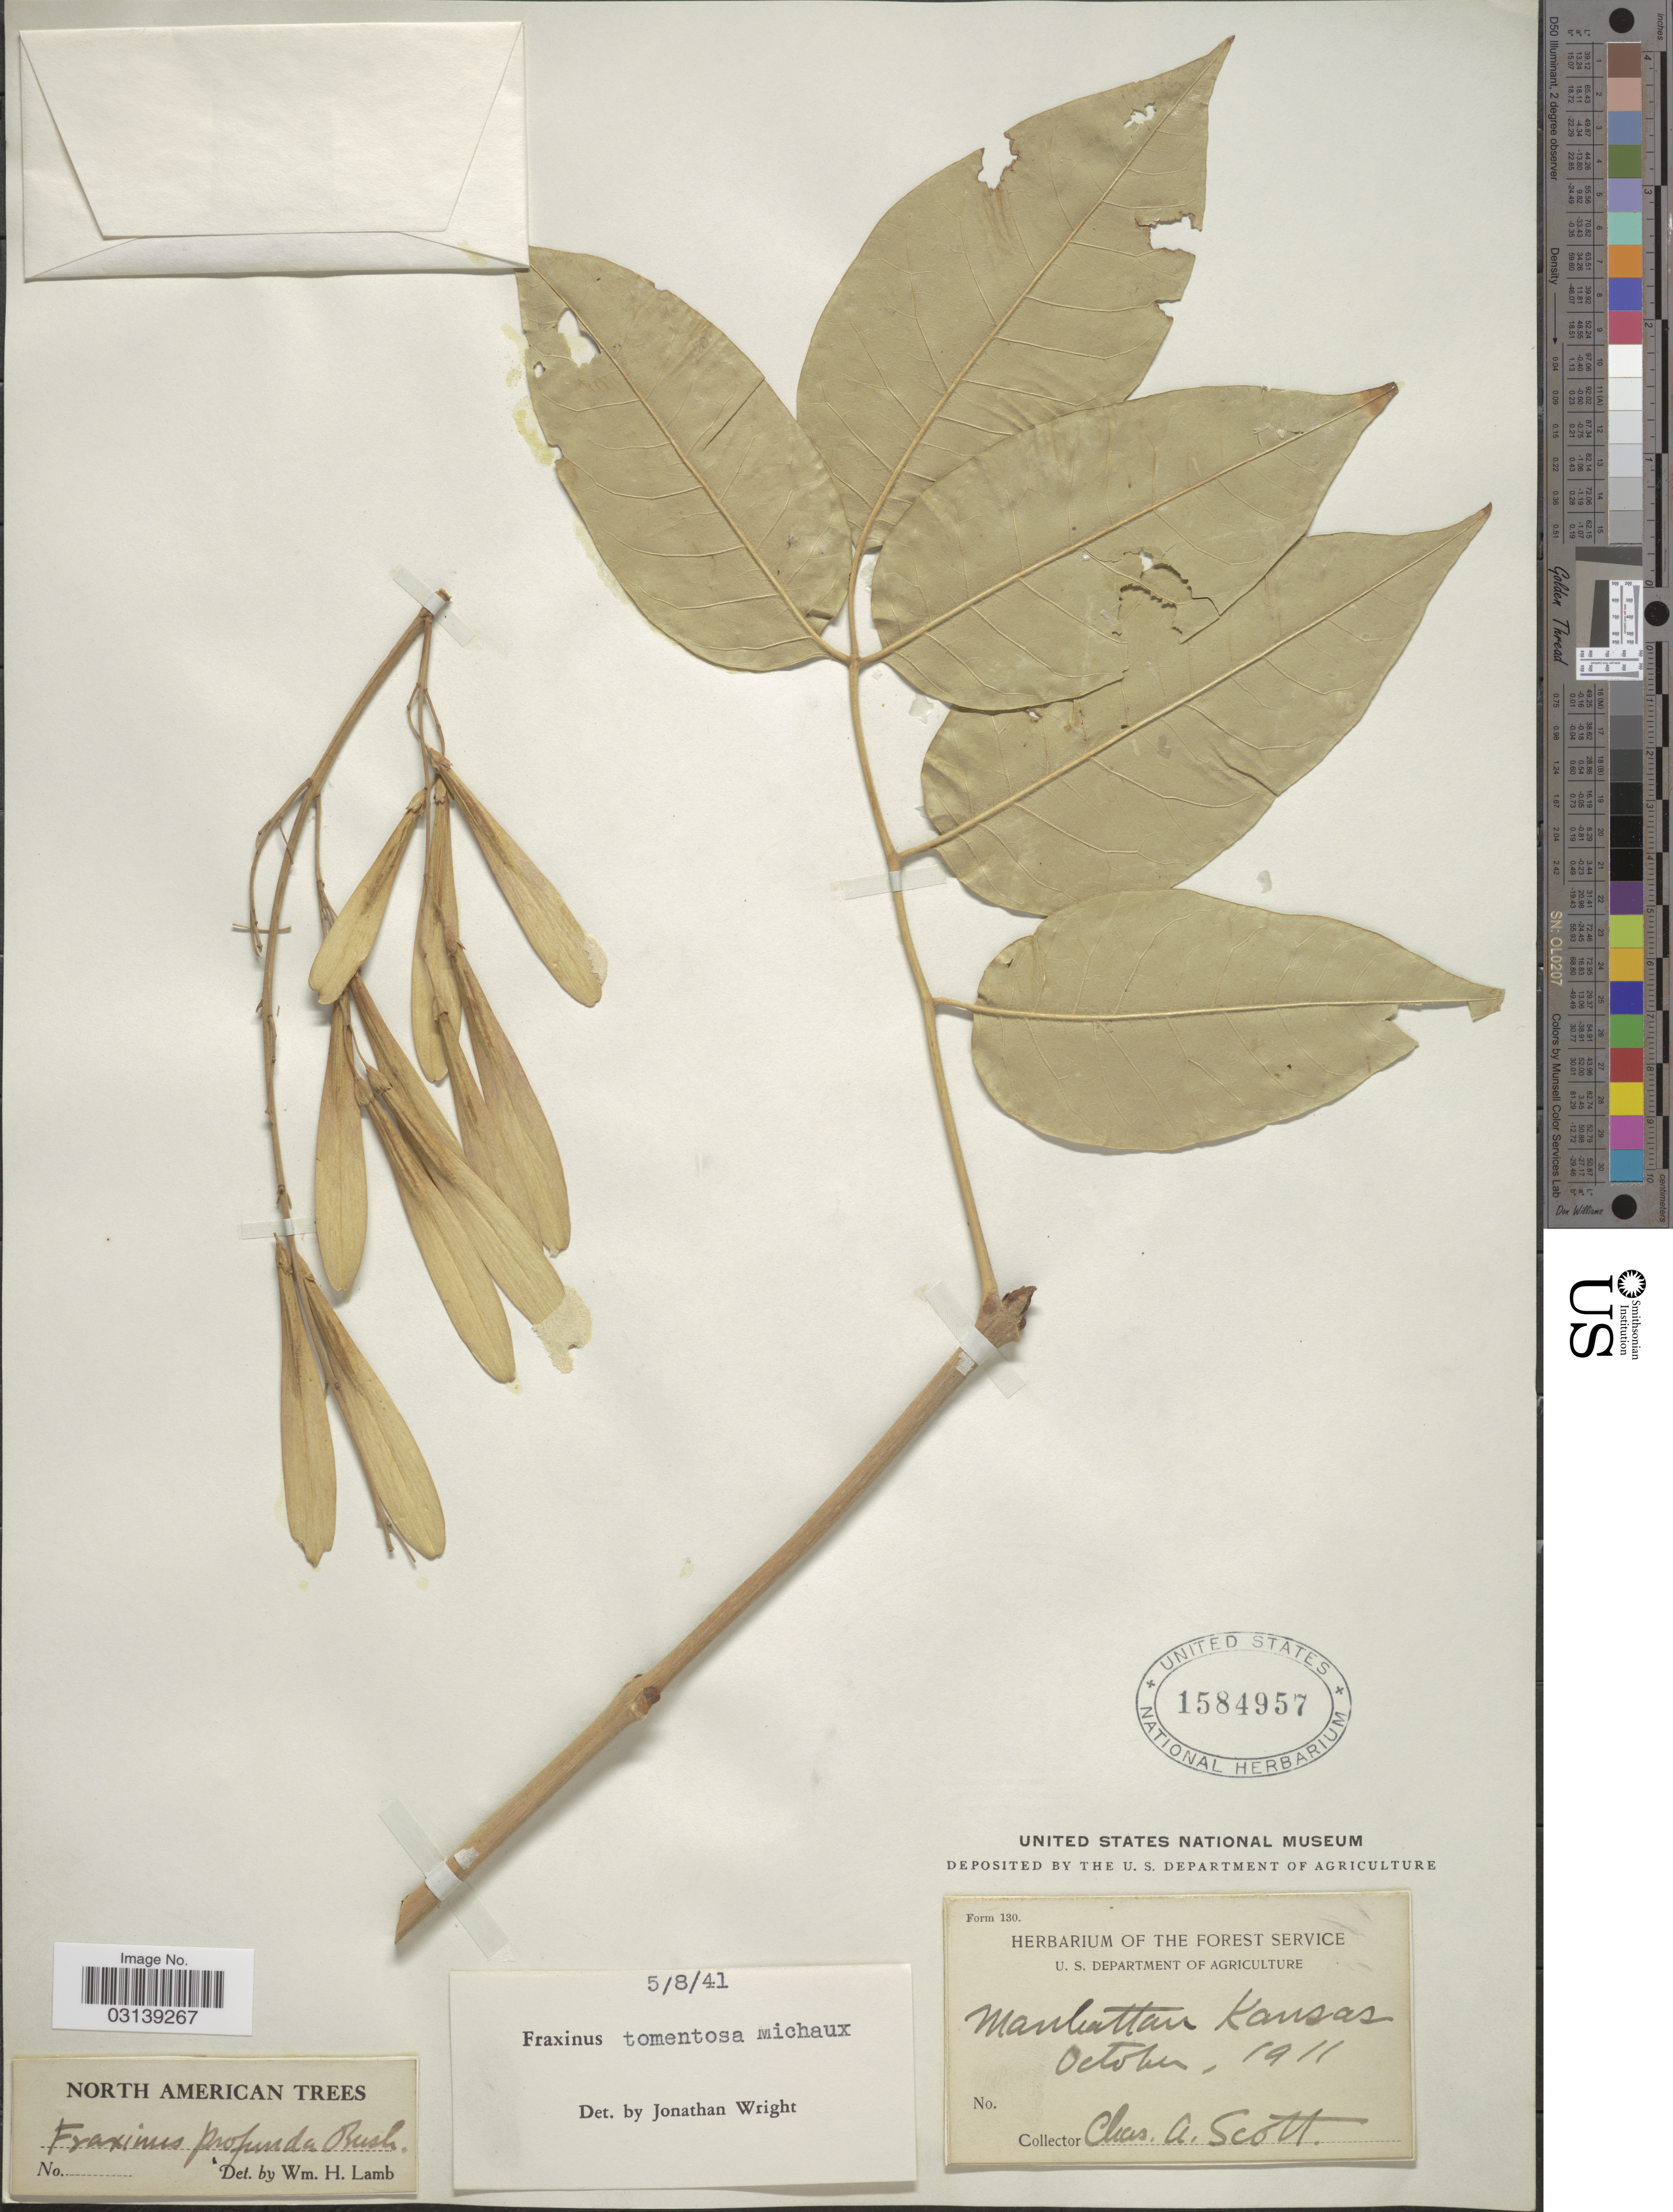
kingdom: Plantae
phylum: Tracheophyta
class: Magnoliopsida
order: Lamiales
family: Oleaceae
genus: Fraxinus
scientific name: Fraxinus profunda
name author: (Bush) Bush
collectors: C. Scott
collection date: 1911-10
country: United States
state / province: Kansas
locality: Manhattan.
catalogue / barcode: US 1584957